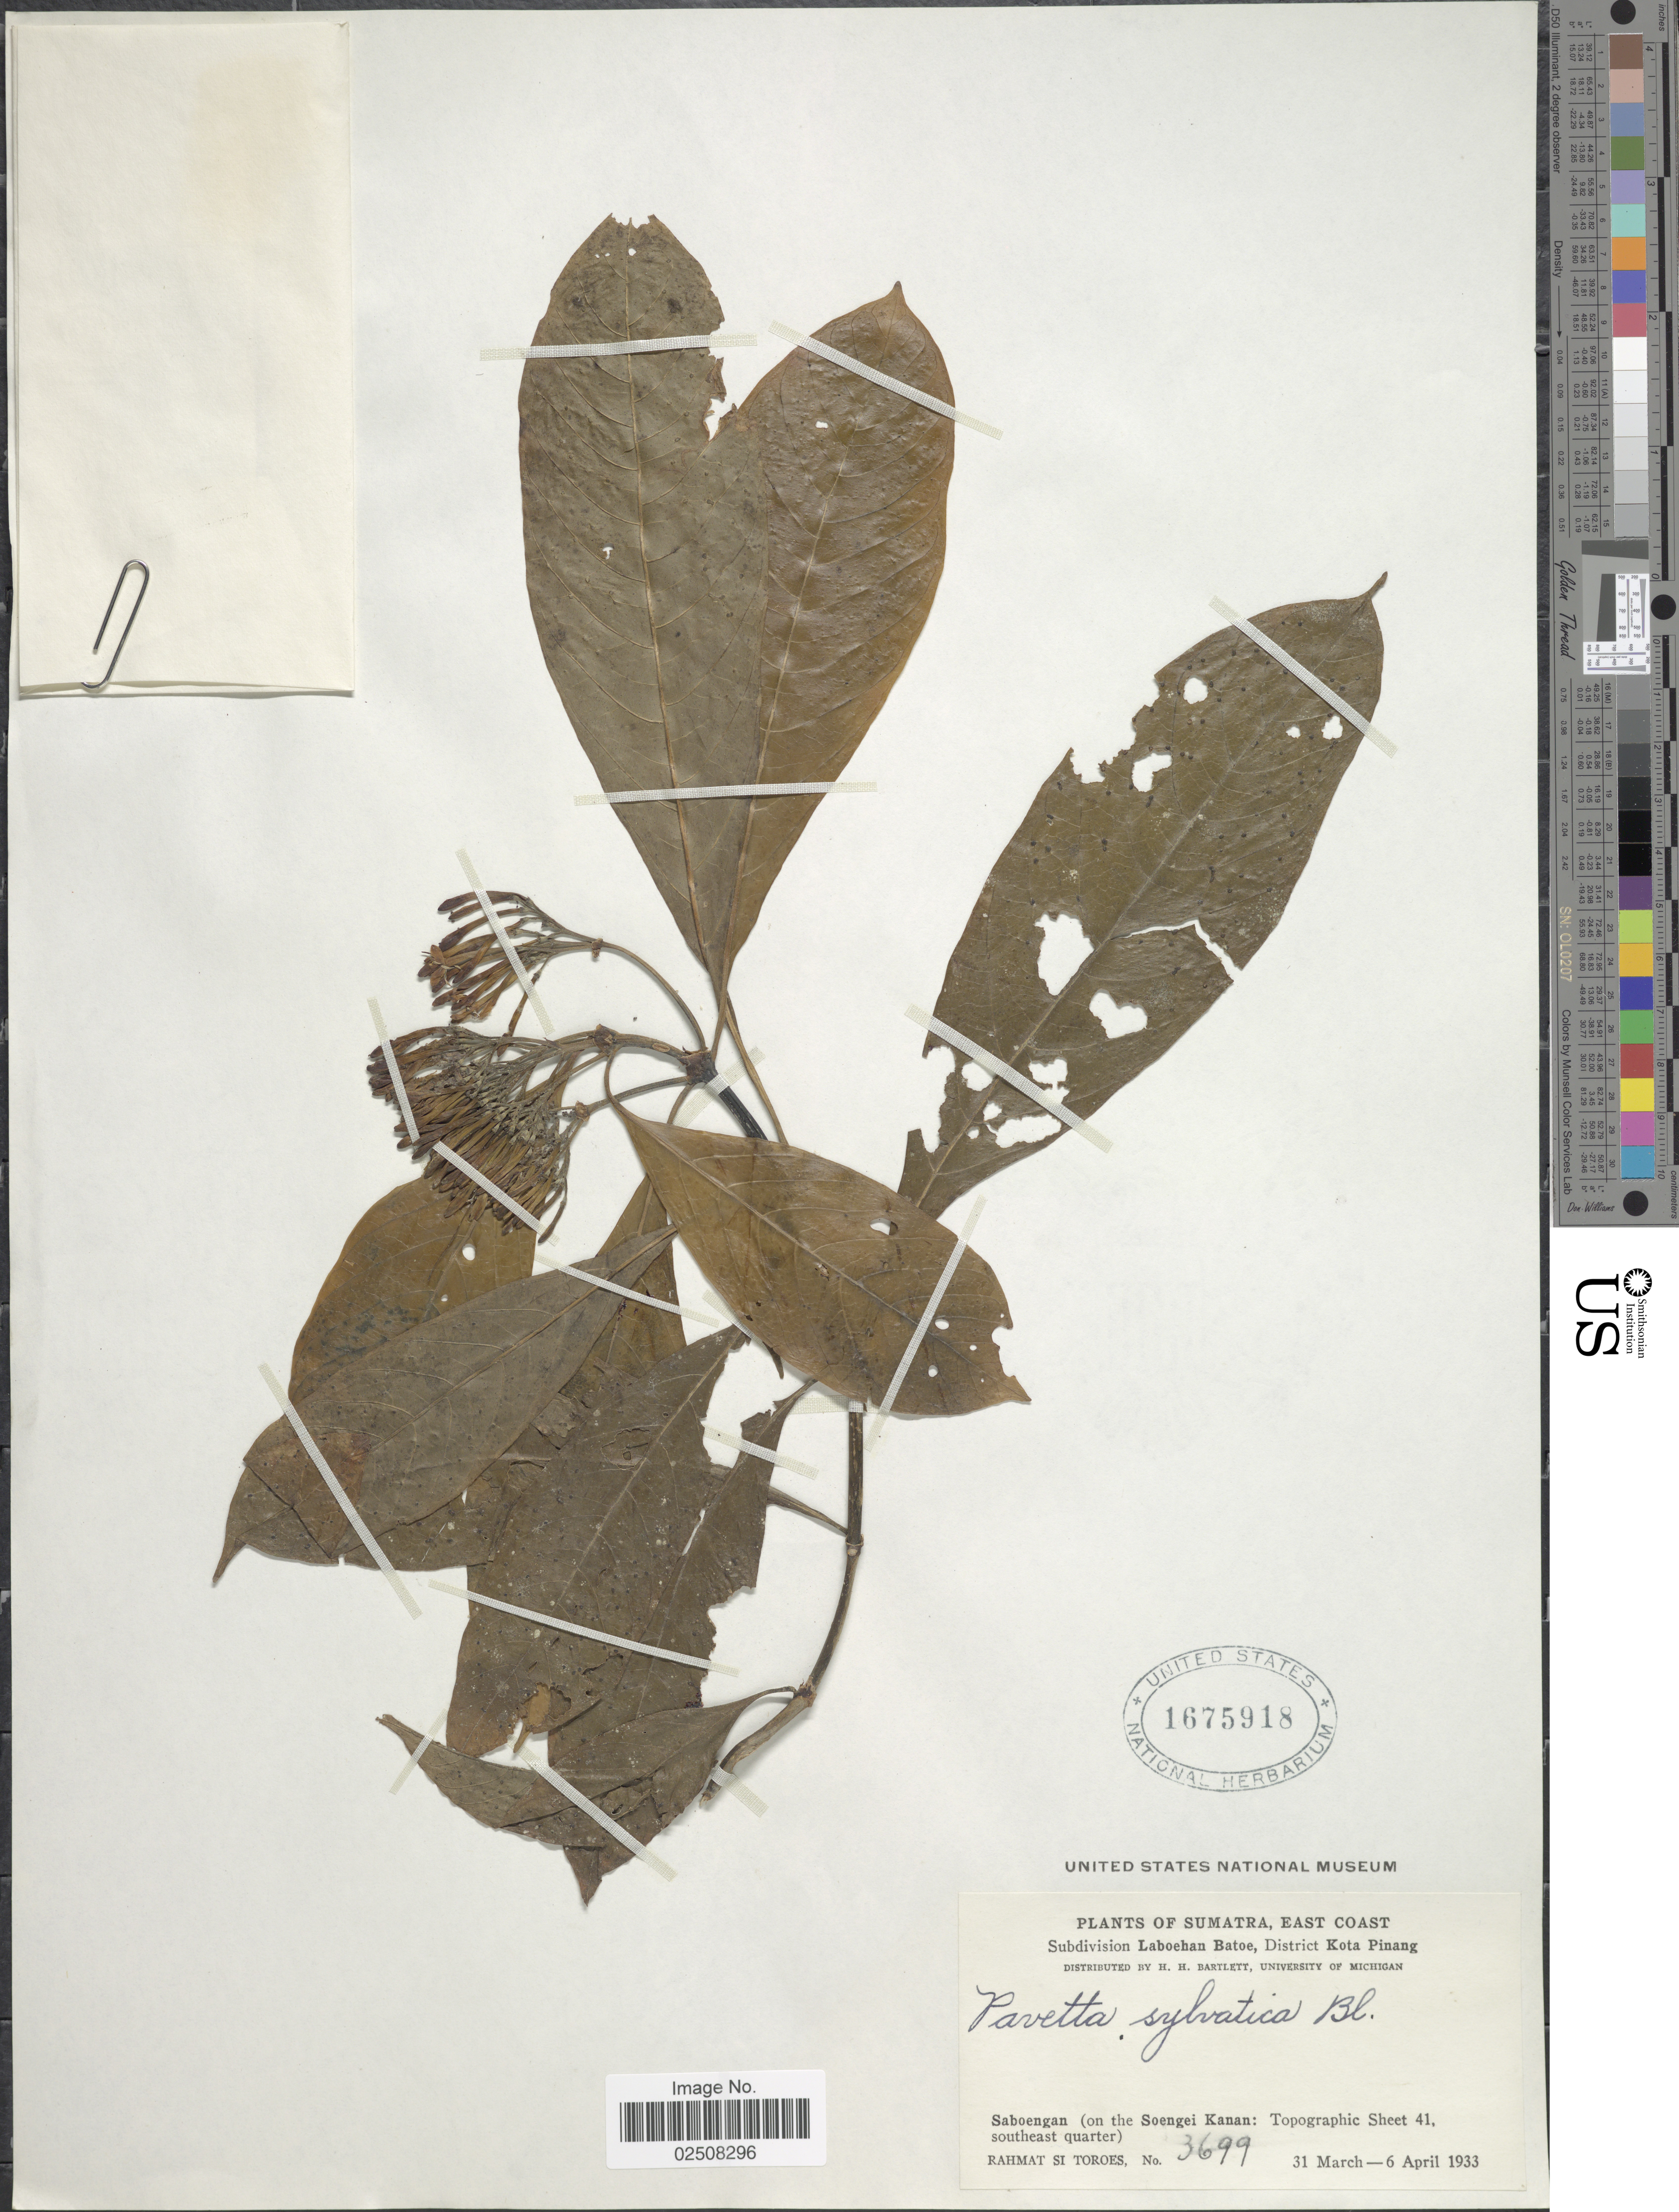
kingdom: Plantae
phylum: Tracheophyta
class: Magnoliopsida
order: Gentianales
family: Rubiaceae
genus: Pavetta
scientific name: Pavetta sylvatica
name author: Blume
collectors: Rahmat Si Boeea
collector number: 3699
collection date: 1933-03-31/1933-04-06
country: Indonesia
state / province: Sumatra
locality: East Coast, Subdivision Laboehan Batoe, District Kota Pinang, Saboengan (on the Soengei Kanan: Topographic Sheet 41, southeast quarter)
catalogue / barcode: US 1675918